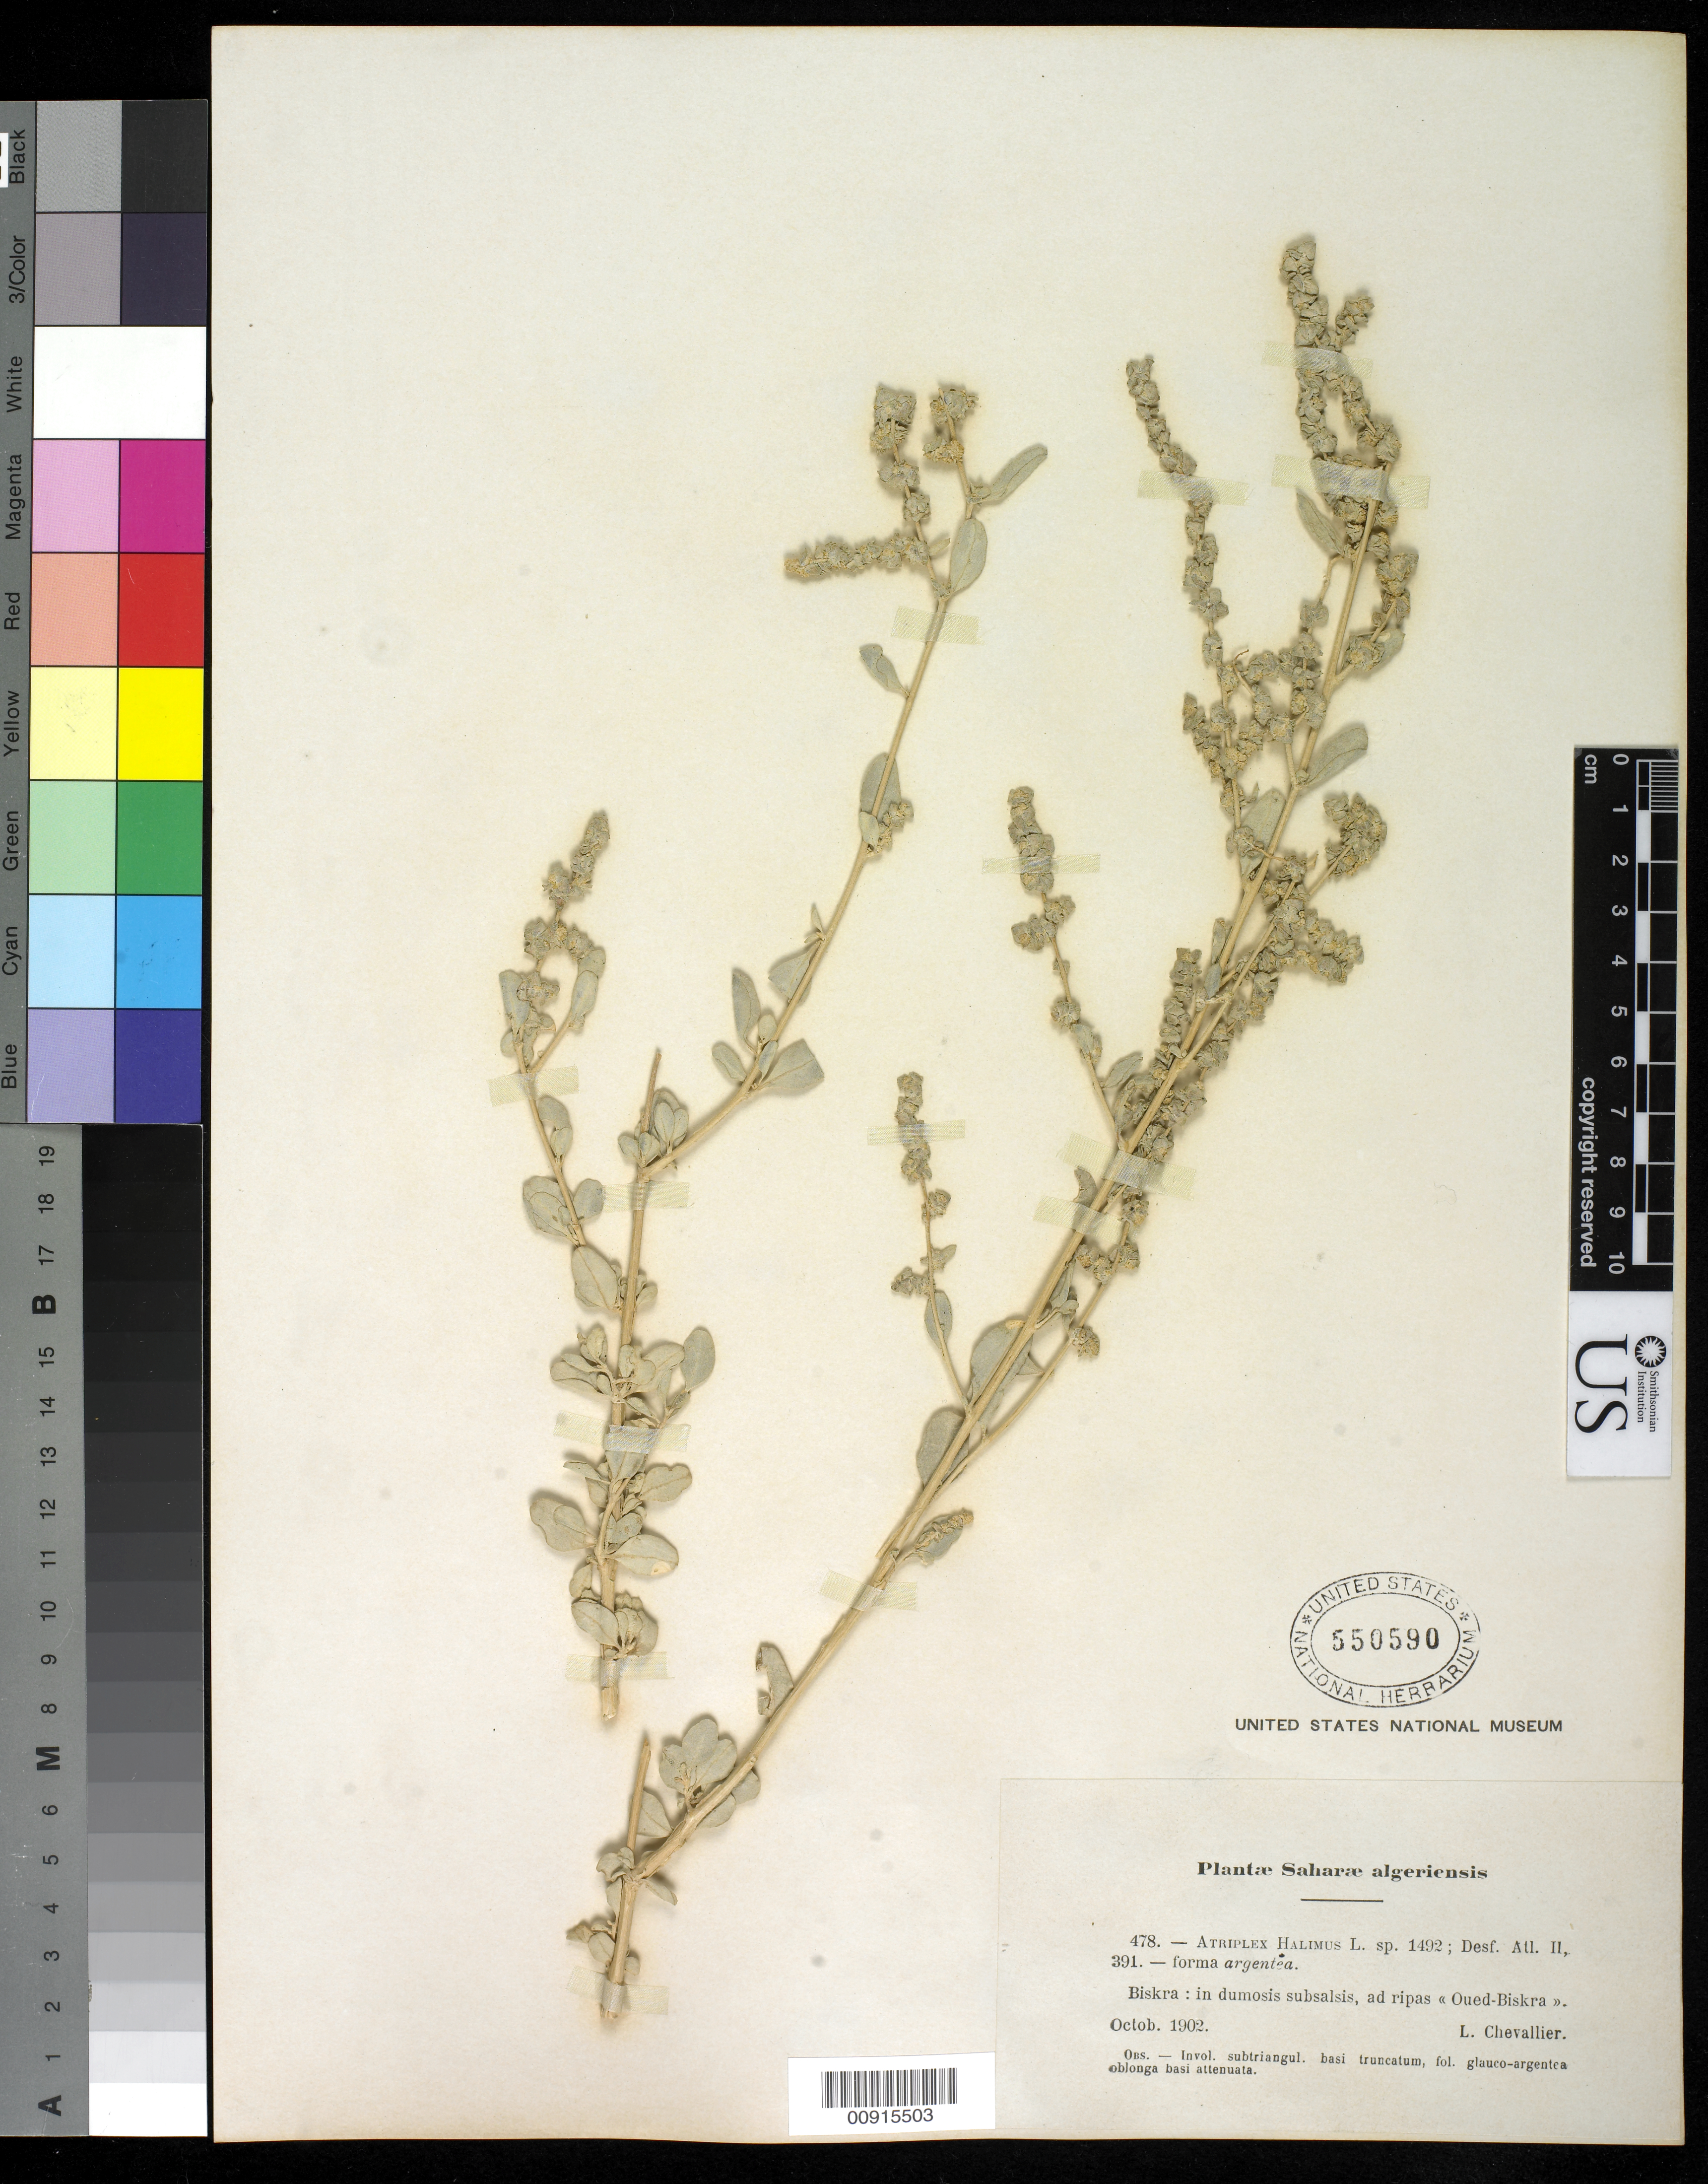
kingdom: Plantae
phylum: Tracheophyta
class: Magnoliopsida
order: Caryophyllales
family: Amaranthaceae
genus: Atriplex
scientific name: Atriplex halimus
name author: L.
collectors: L. Chevallier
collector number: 478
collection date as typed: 06 Oct 1902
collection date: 1902-10-06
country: Algeria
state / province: Biskra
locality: in Dumosis Subsalsis and Ripas Oeud-Biskra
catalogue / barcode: US 550590